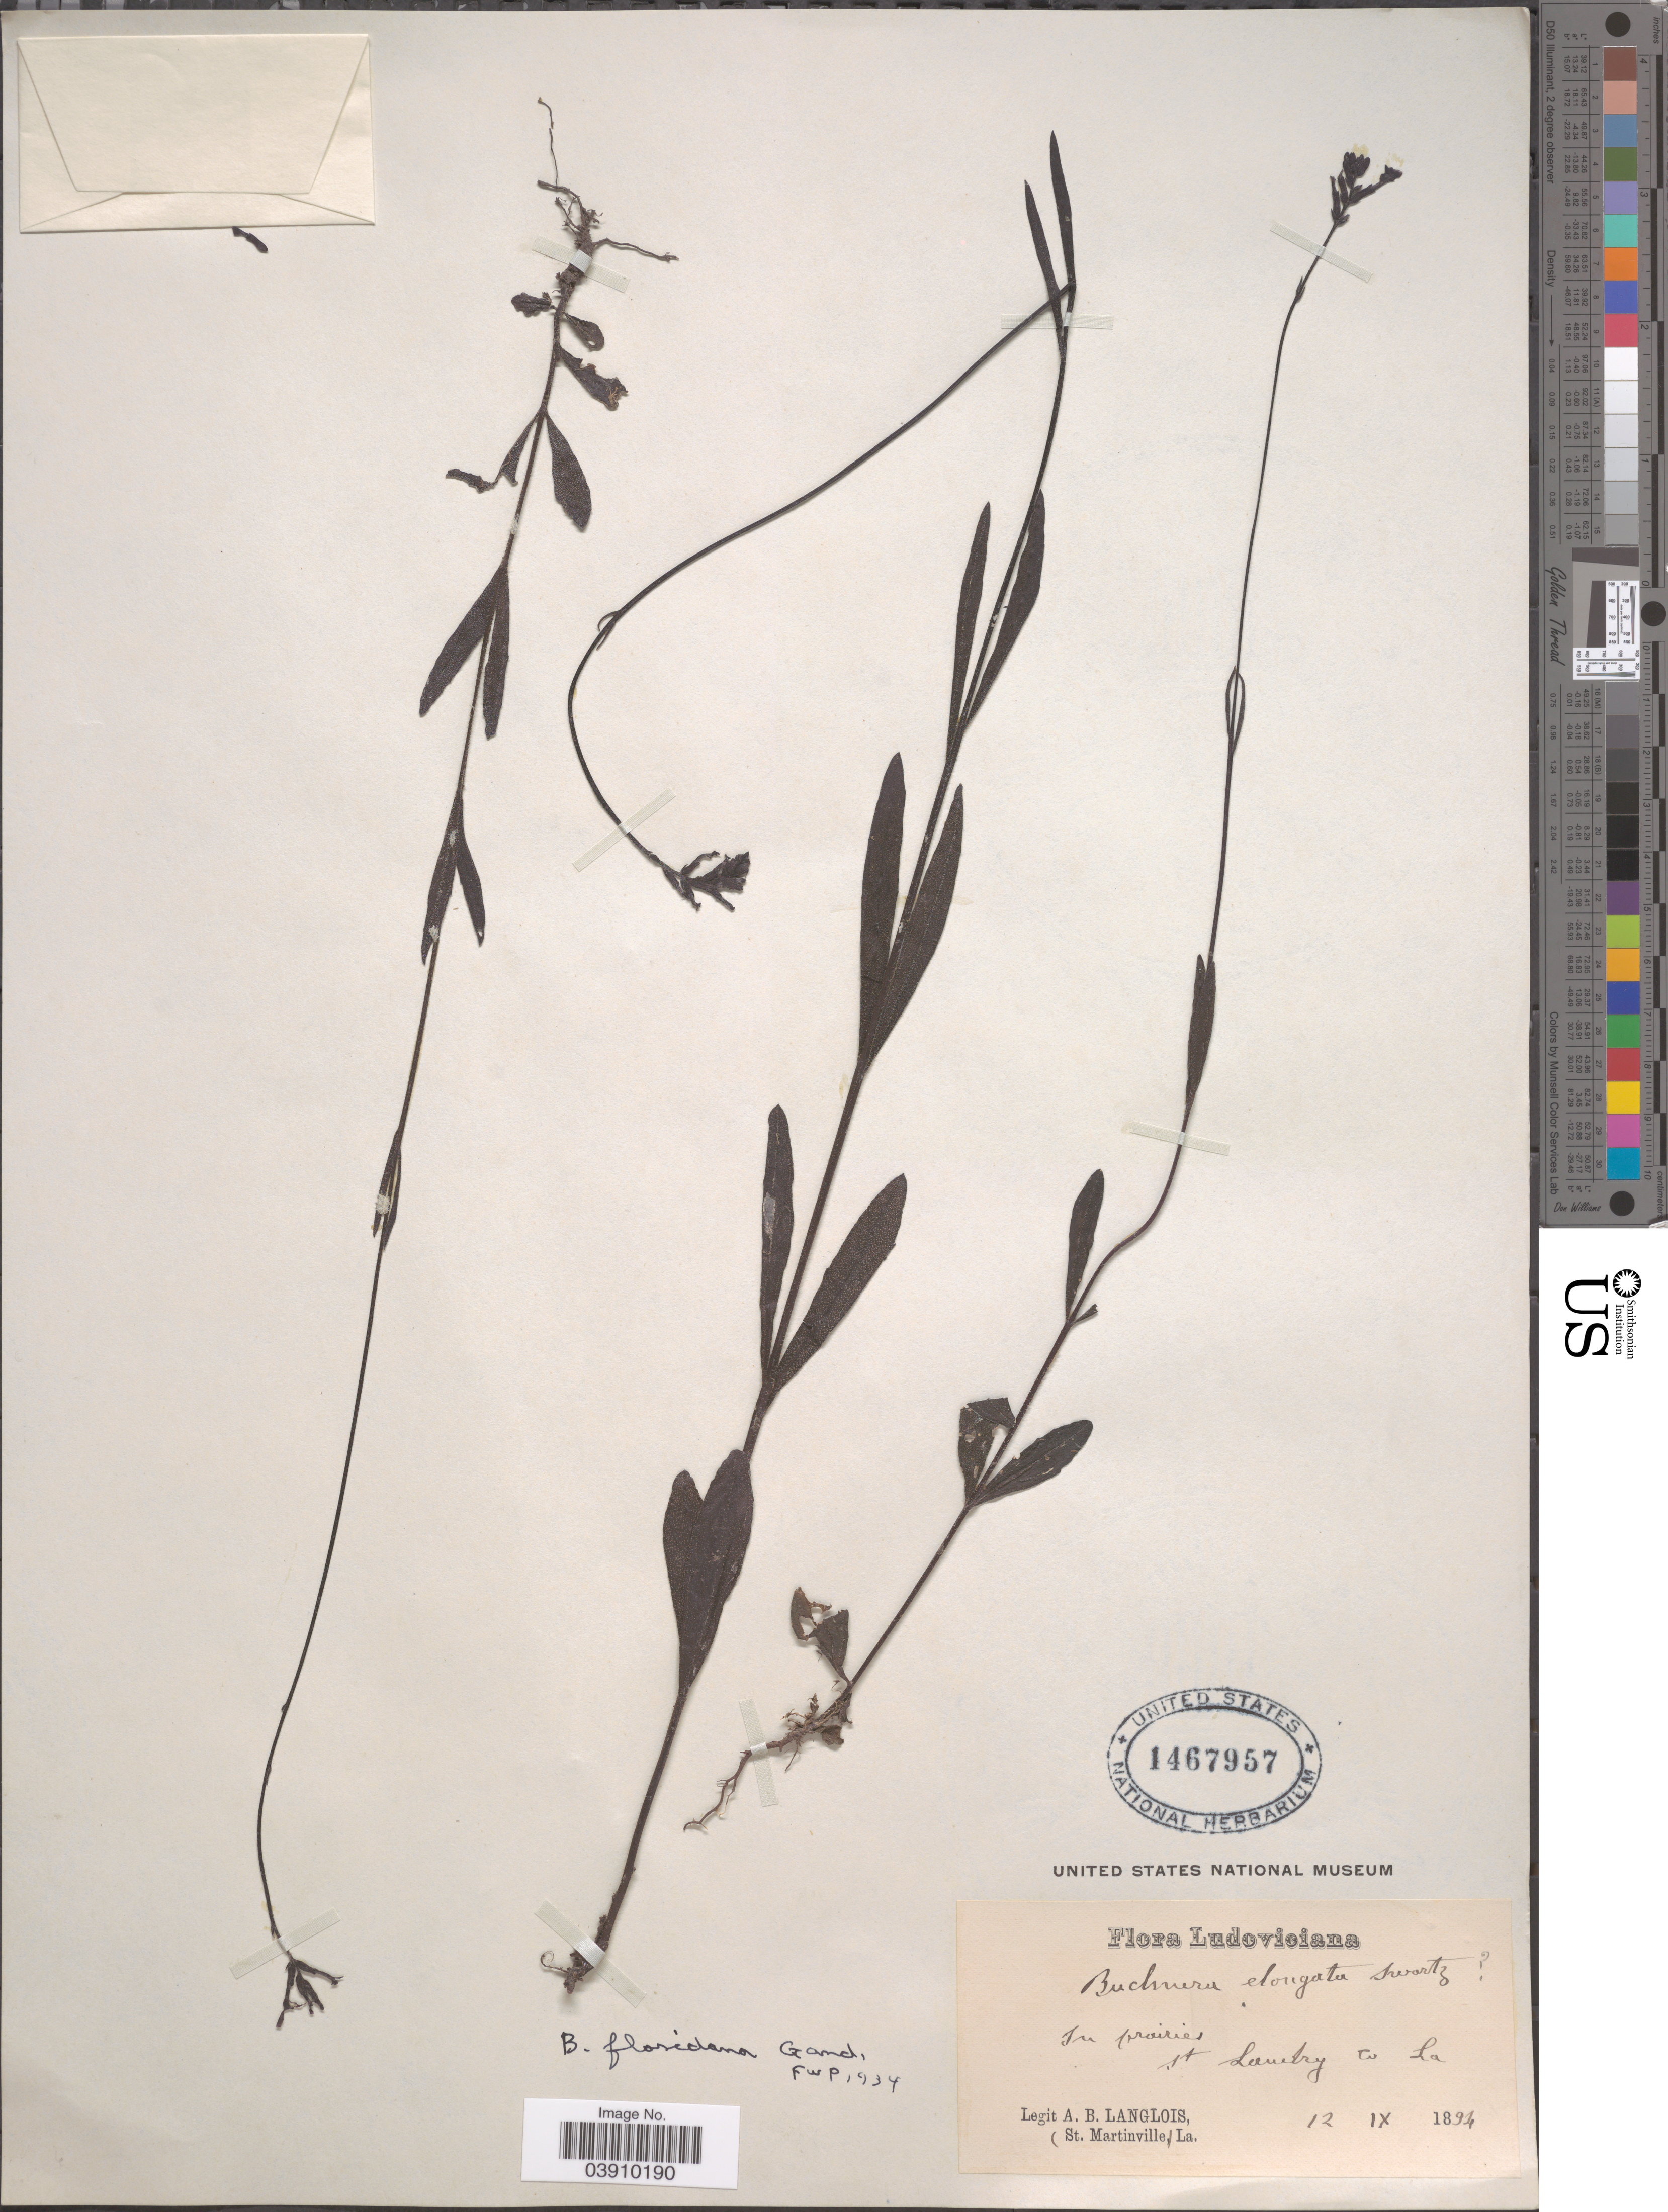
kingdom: Plantae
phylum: Tracheophyta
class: Magnoliopsida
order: Lamiales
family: Orobanchaceae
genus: Buchnera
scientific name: Buchnera floridana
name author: Gand.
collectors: A. Langlois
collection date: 1894-09-12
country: United States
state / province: Louisiana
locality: In prairies. St. Landry to La.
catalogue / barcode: US 1467957